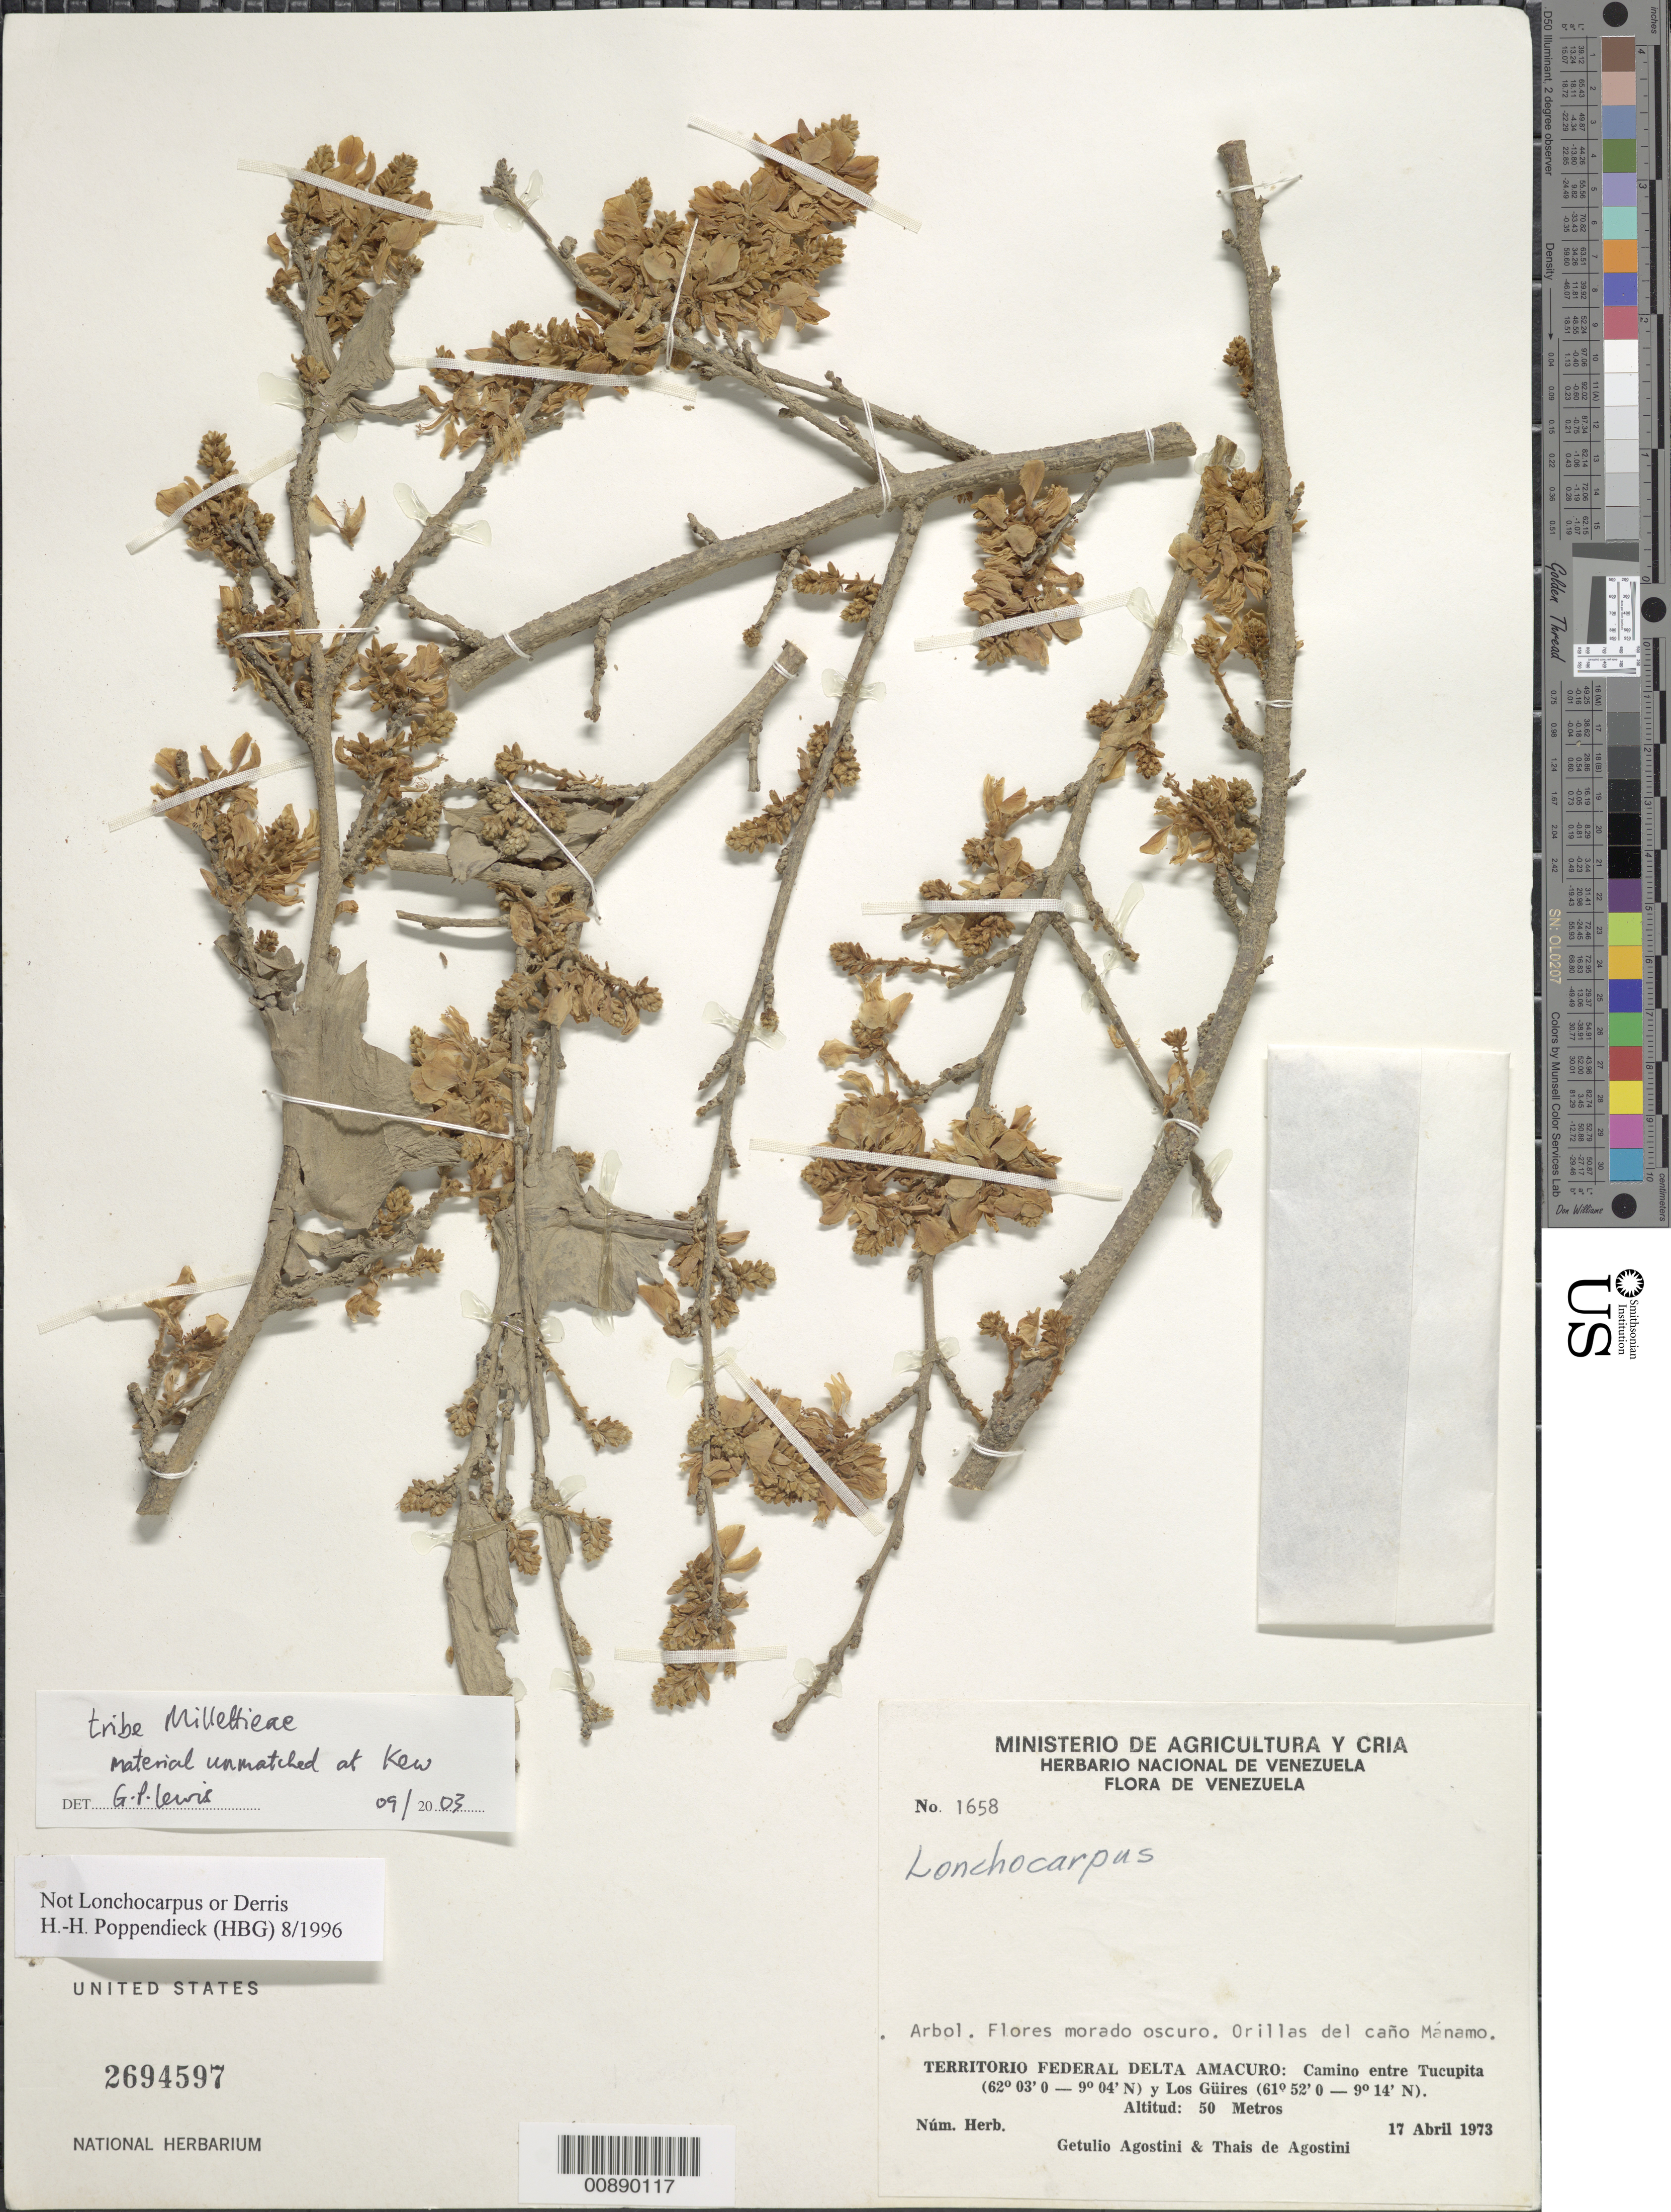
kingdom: Plantae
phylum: Tracheophyta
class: Magnoliopsida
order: Fabales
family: Fabaceae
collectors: G. Agostini & T. Agostini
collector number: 1658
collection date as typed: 17-Apr-73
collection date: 1973-04-17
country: Venezuela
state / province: Delta Amacuro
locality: Caño Manamo; camino entre Tucupita y Los Guires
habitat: Orillas del caño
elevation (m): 50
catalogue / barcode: US 2694597